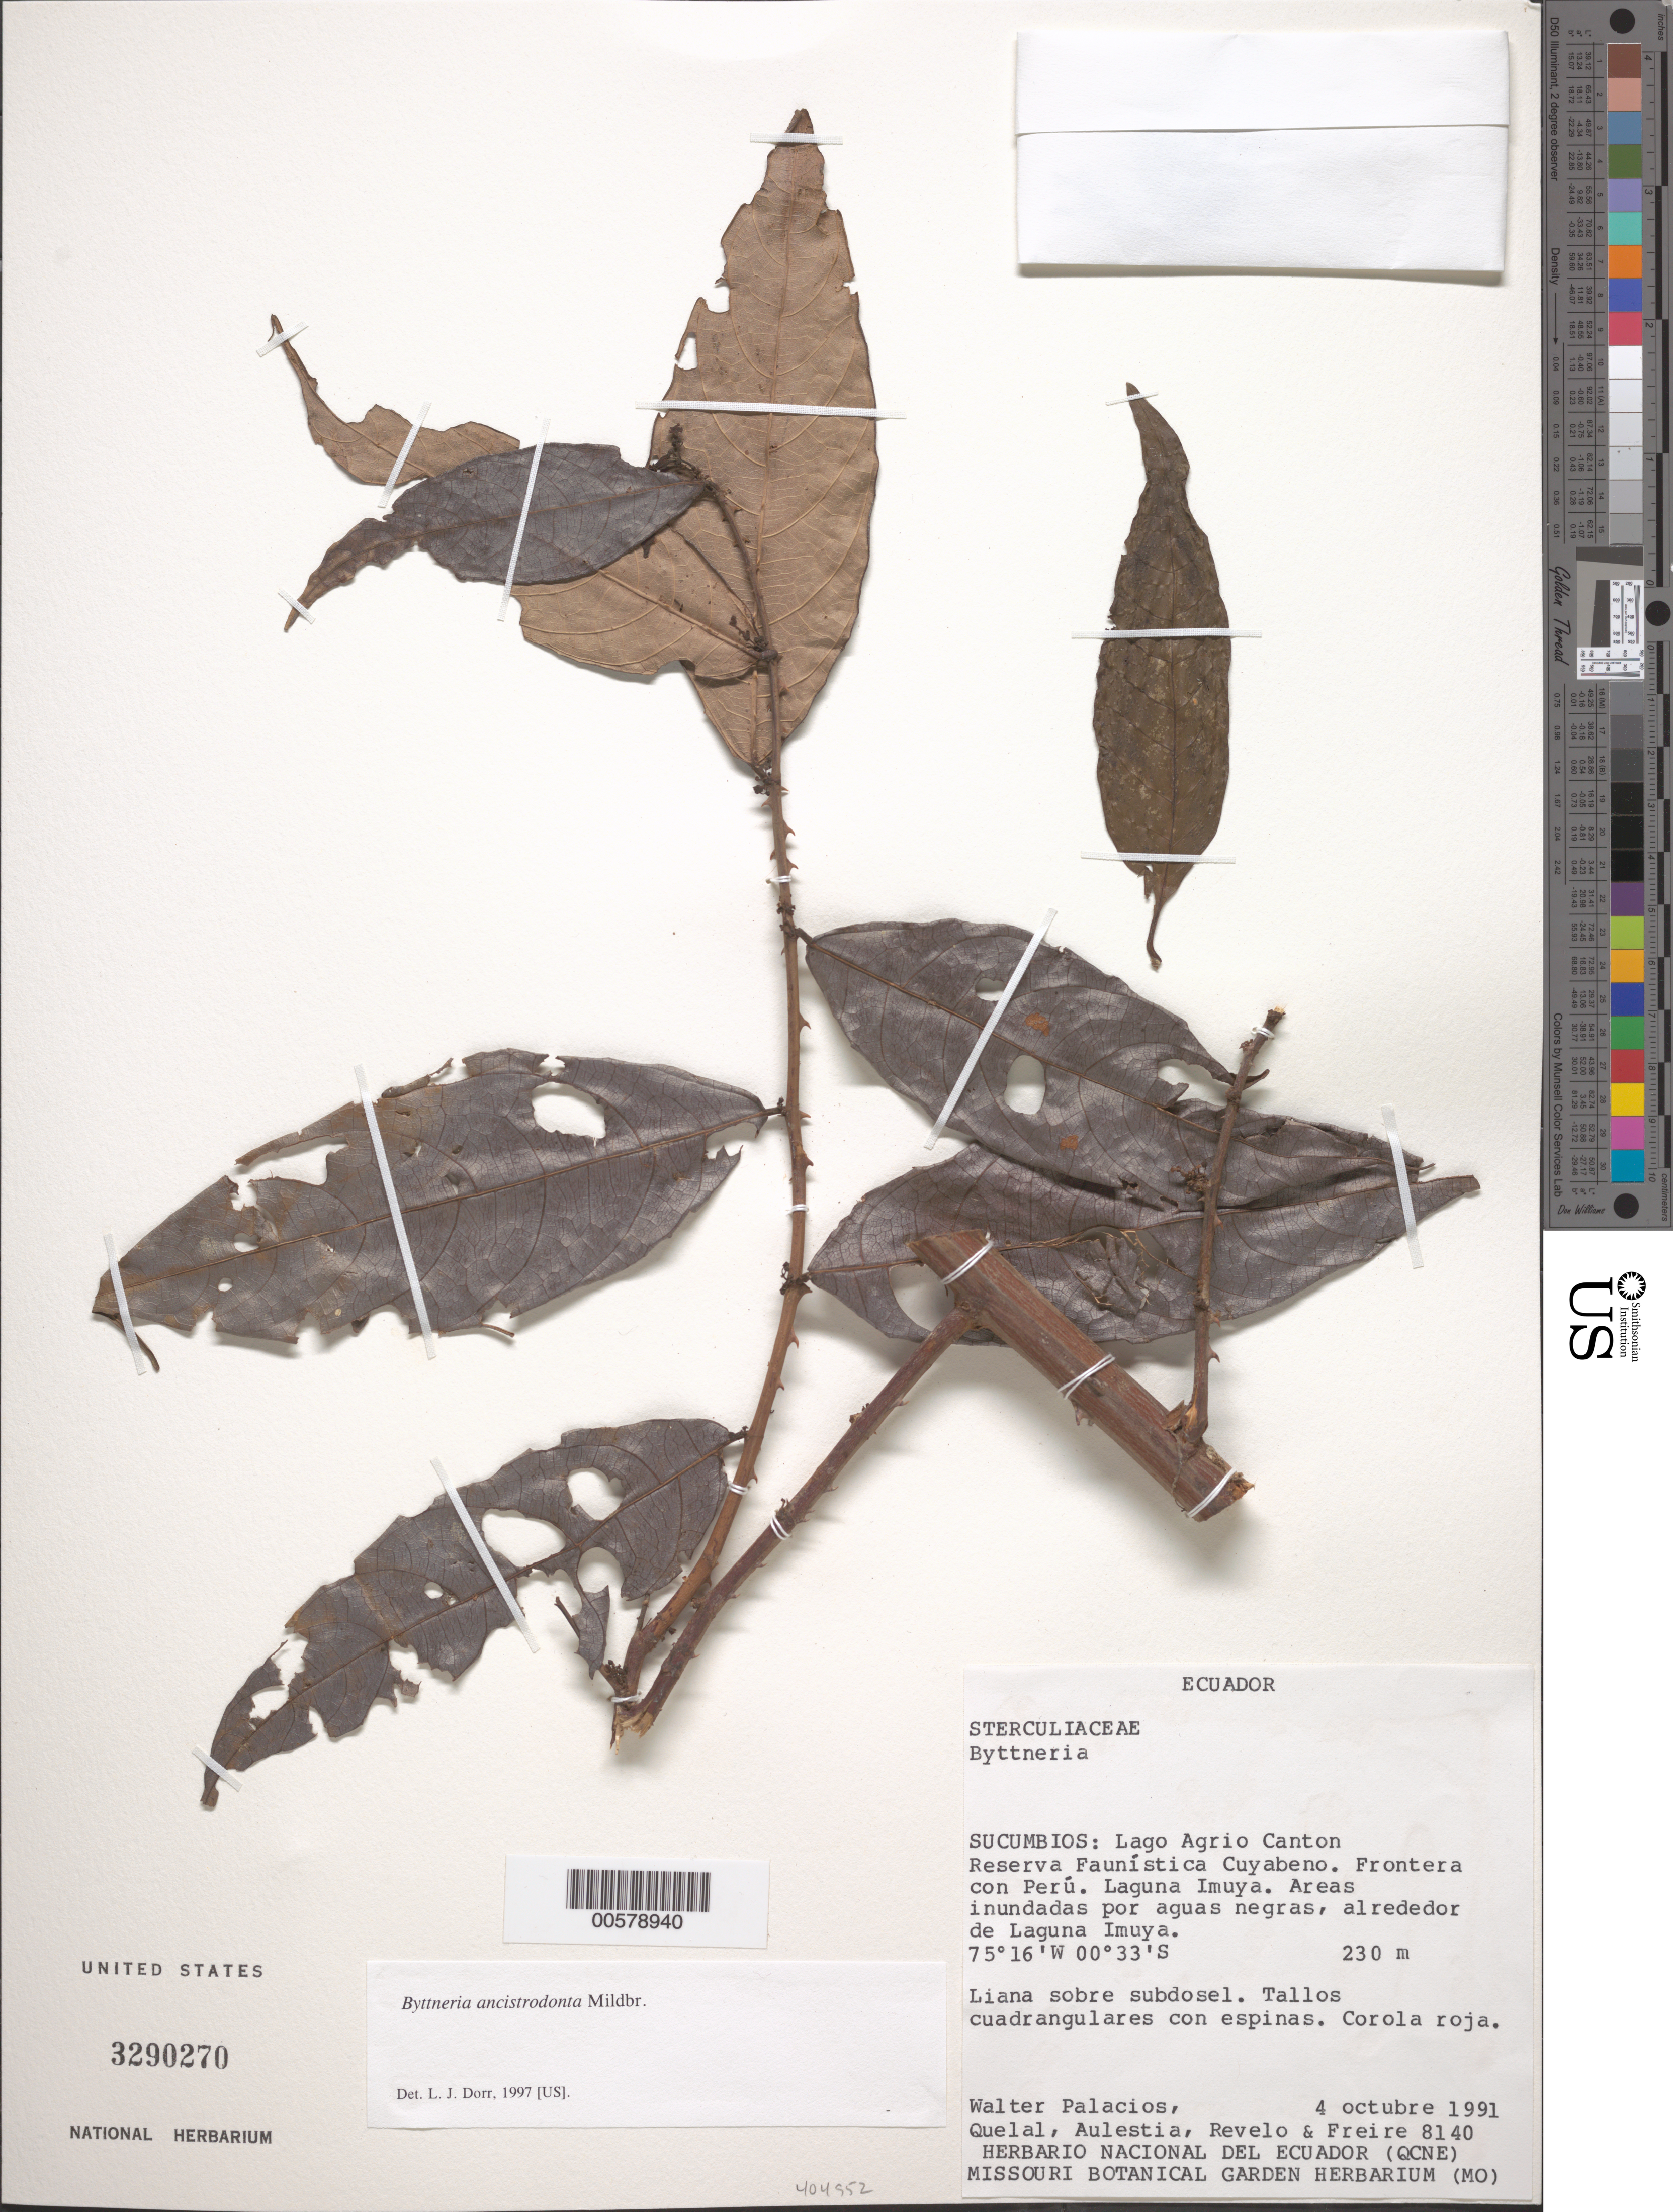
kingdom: Plantae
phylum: Tracheophyta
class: Magnoliopsida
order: Malvales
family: Malvaceae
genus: Byttneria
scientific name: Byttneria ancistrodonta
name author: Mildbr.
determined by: Dorr, L. J., (BOT), Smithsonian Institution - National Museum of Natural History (UNITED STATES)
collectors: W. Palacios, Quelal, Aulestia, Revelo & F. M. Freire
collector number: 8140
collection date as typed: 04 Oct 1991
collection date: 1991-10-04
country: Ecuador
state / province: Sucumbíos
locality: Lago AgRio Canton. Reserva Faunística Cuyabeno, Frontera con Peru, Laguna Imuya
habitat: Areas inundadas por aguas negras, alrededor de Laguna Imuya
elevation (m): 230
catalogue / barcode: US 3290270